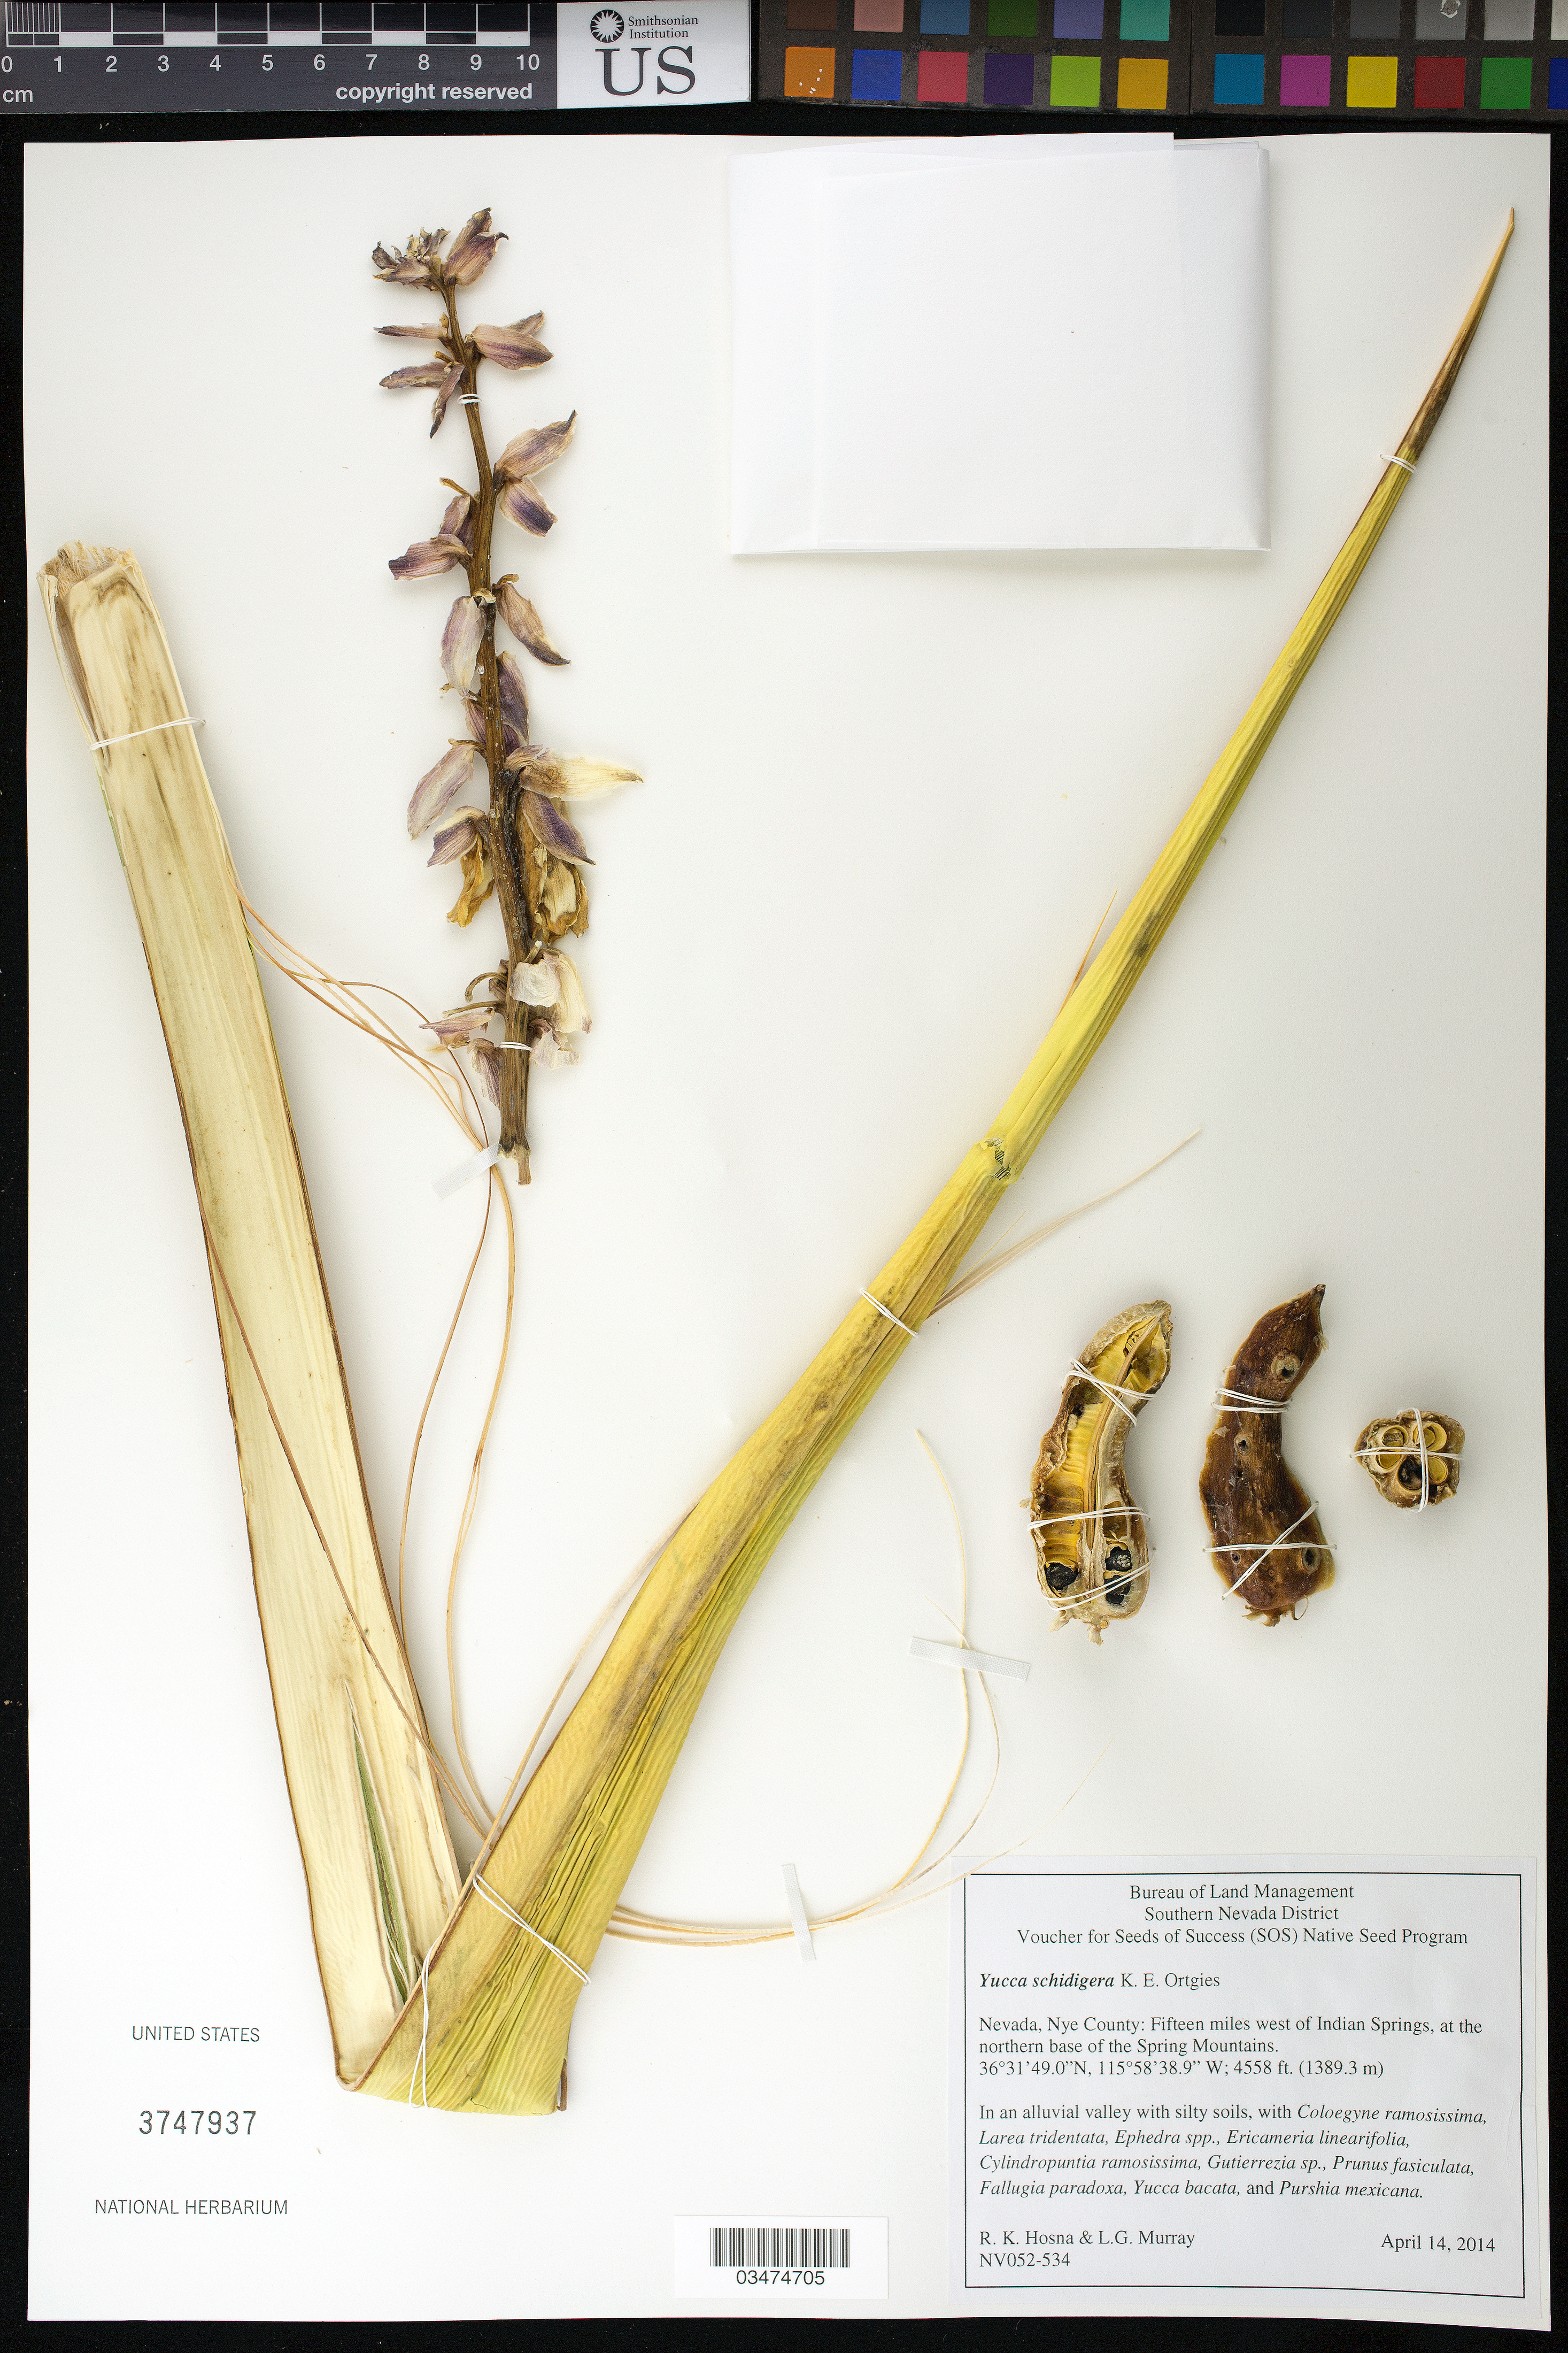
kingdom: Plantae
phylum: Tracheophyta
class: Liliopsida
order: Asparagales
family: Asparagaceae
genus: Yucca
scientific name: Yucca schidigera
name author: Roezl ex Ortgies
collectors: R. Hosna & L. Murray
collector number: NV052-534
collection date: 2014-04-14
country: United States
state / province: Nevada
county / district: Nye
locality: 15 mi. W of Indian Springs, at the northern base of the Spring Mts.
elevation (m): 1389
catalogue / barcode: US 3747937